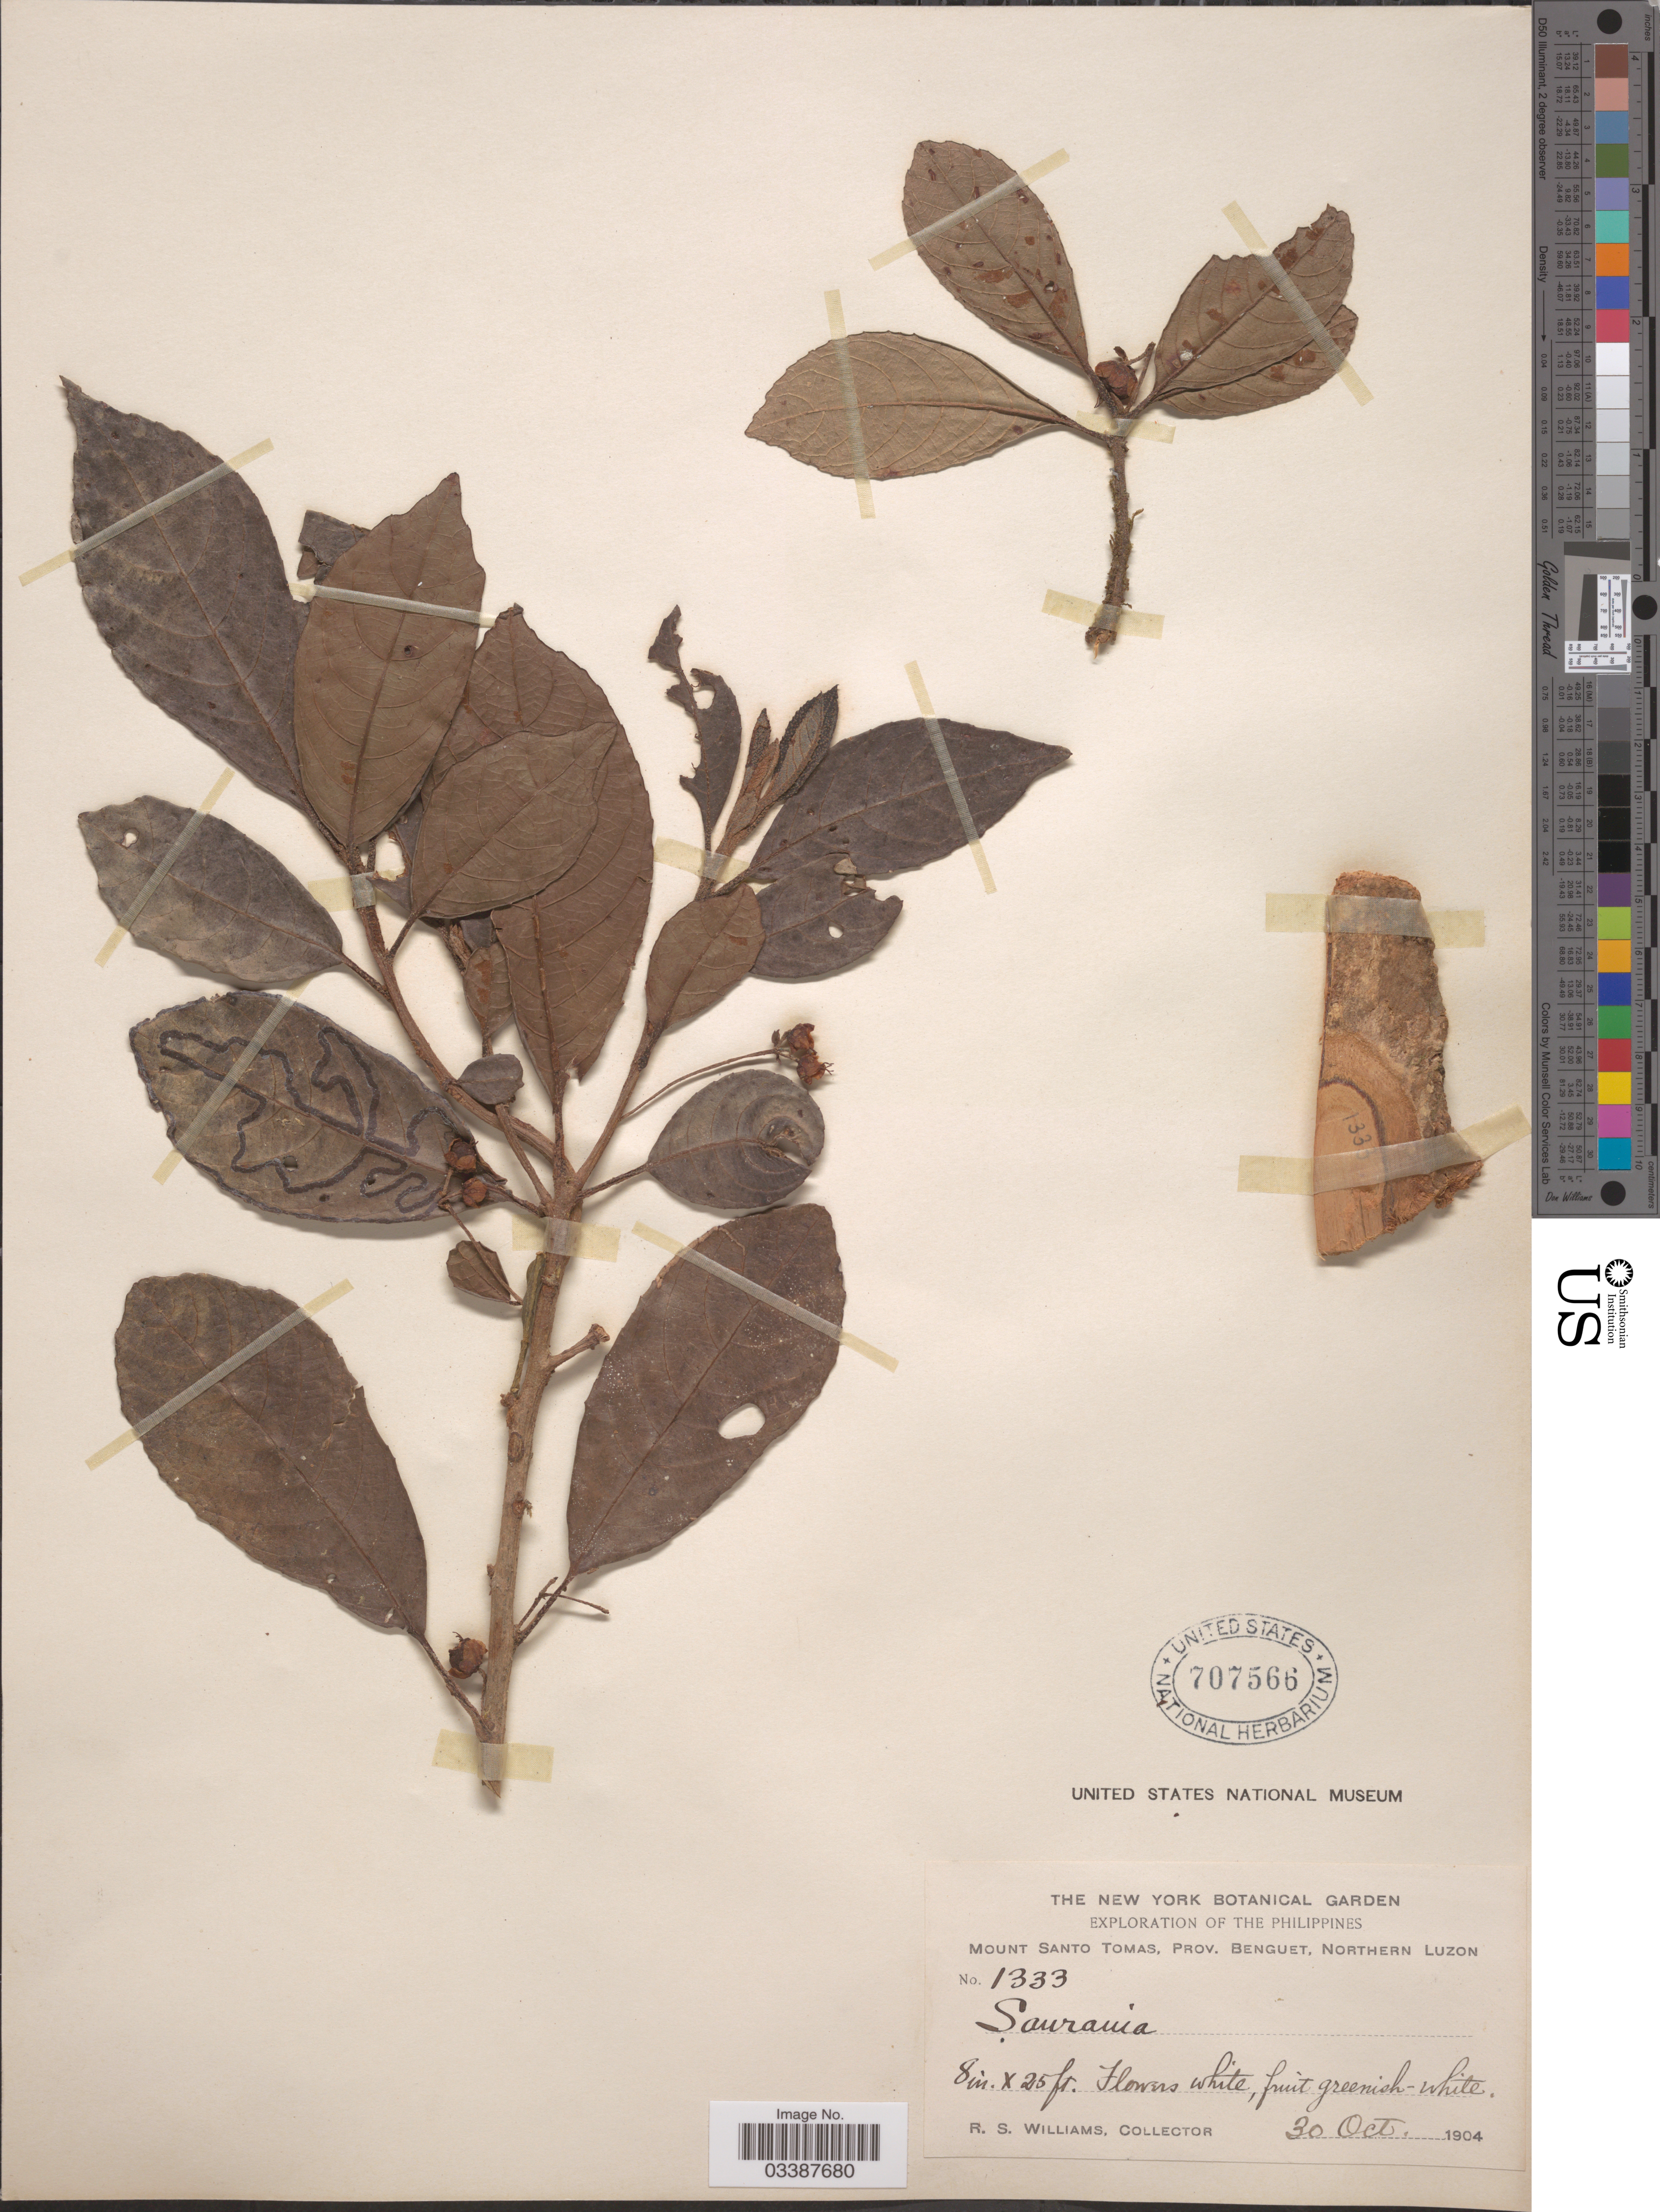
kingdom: Plantae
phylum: Tracheophyta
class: Magnoliopsida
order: Ericales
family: Actinidiaceae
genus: Saurauia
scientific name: Saurauia sp.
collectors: R. S. Williams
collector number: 1333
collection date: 1904-10-30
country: Philippines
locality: Mount Santo Tomas, Prov. Benguet, Northern Luzon.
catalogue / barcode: US 707566